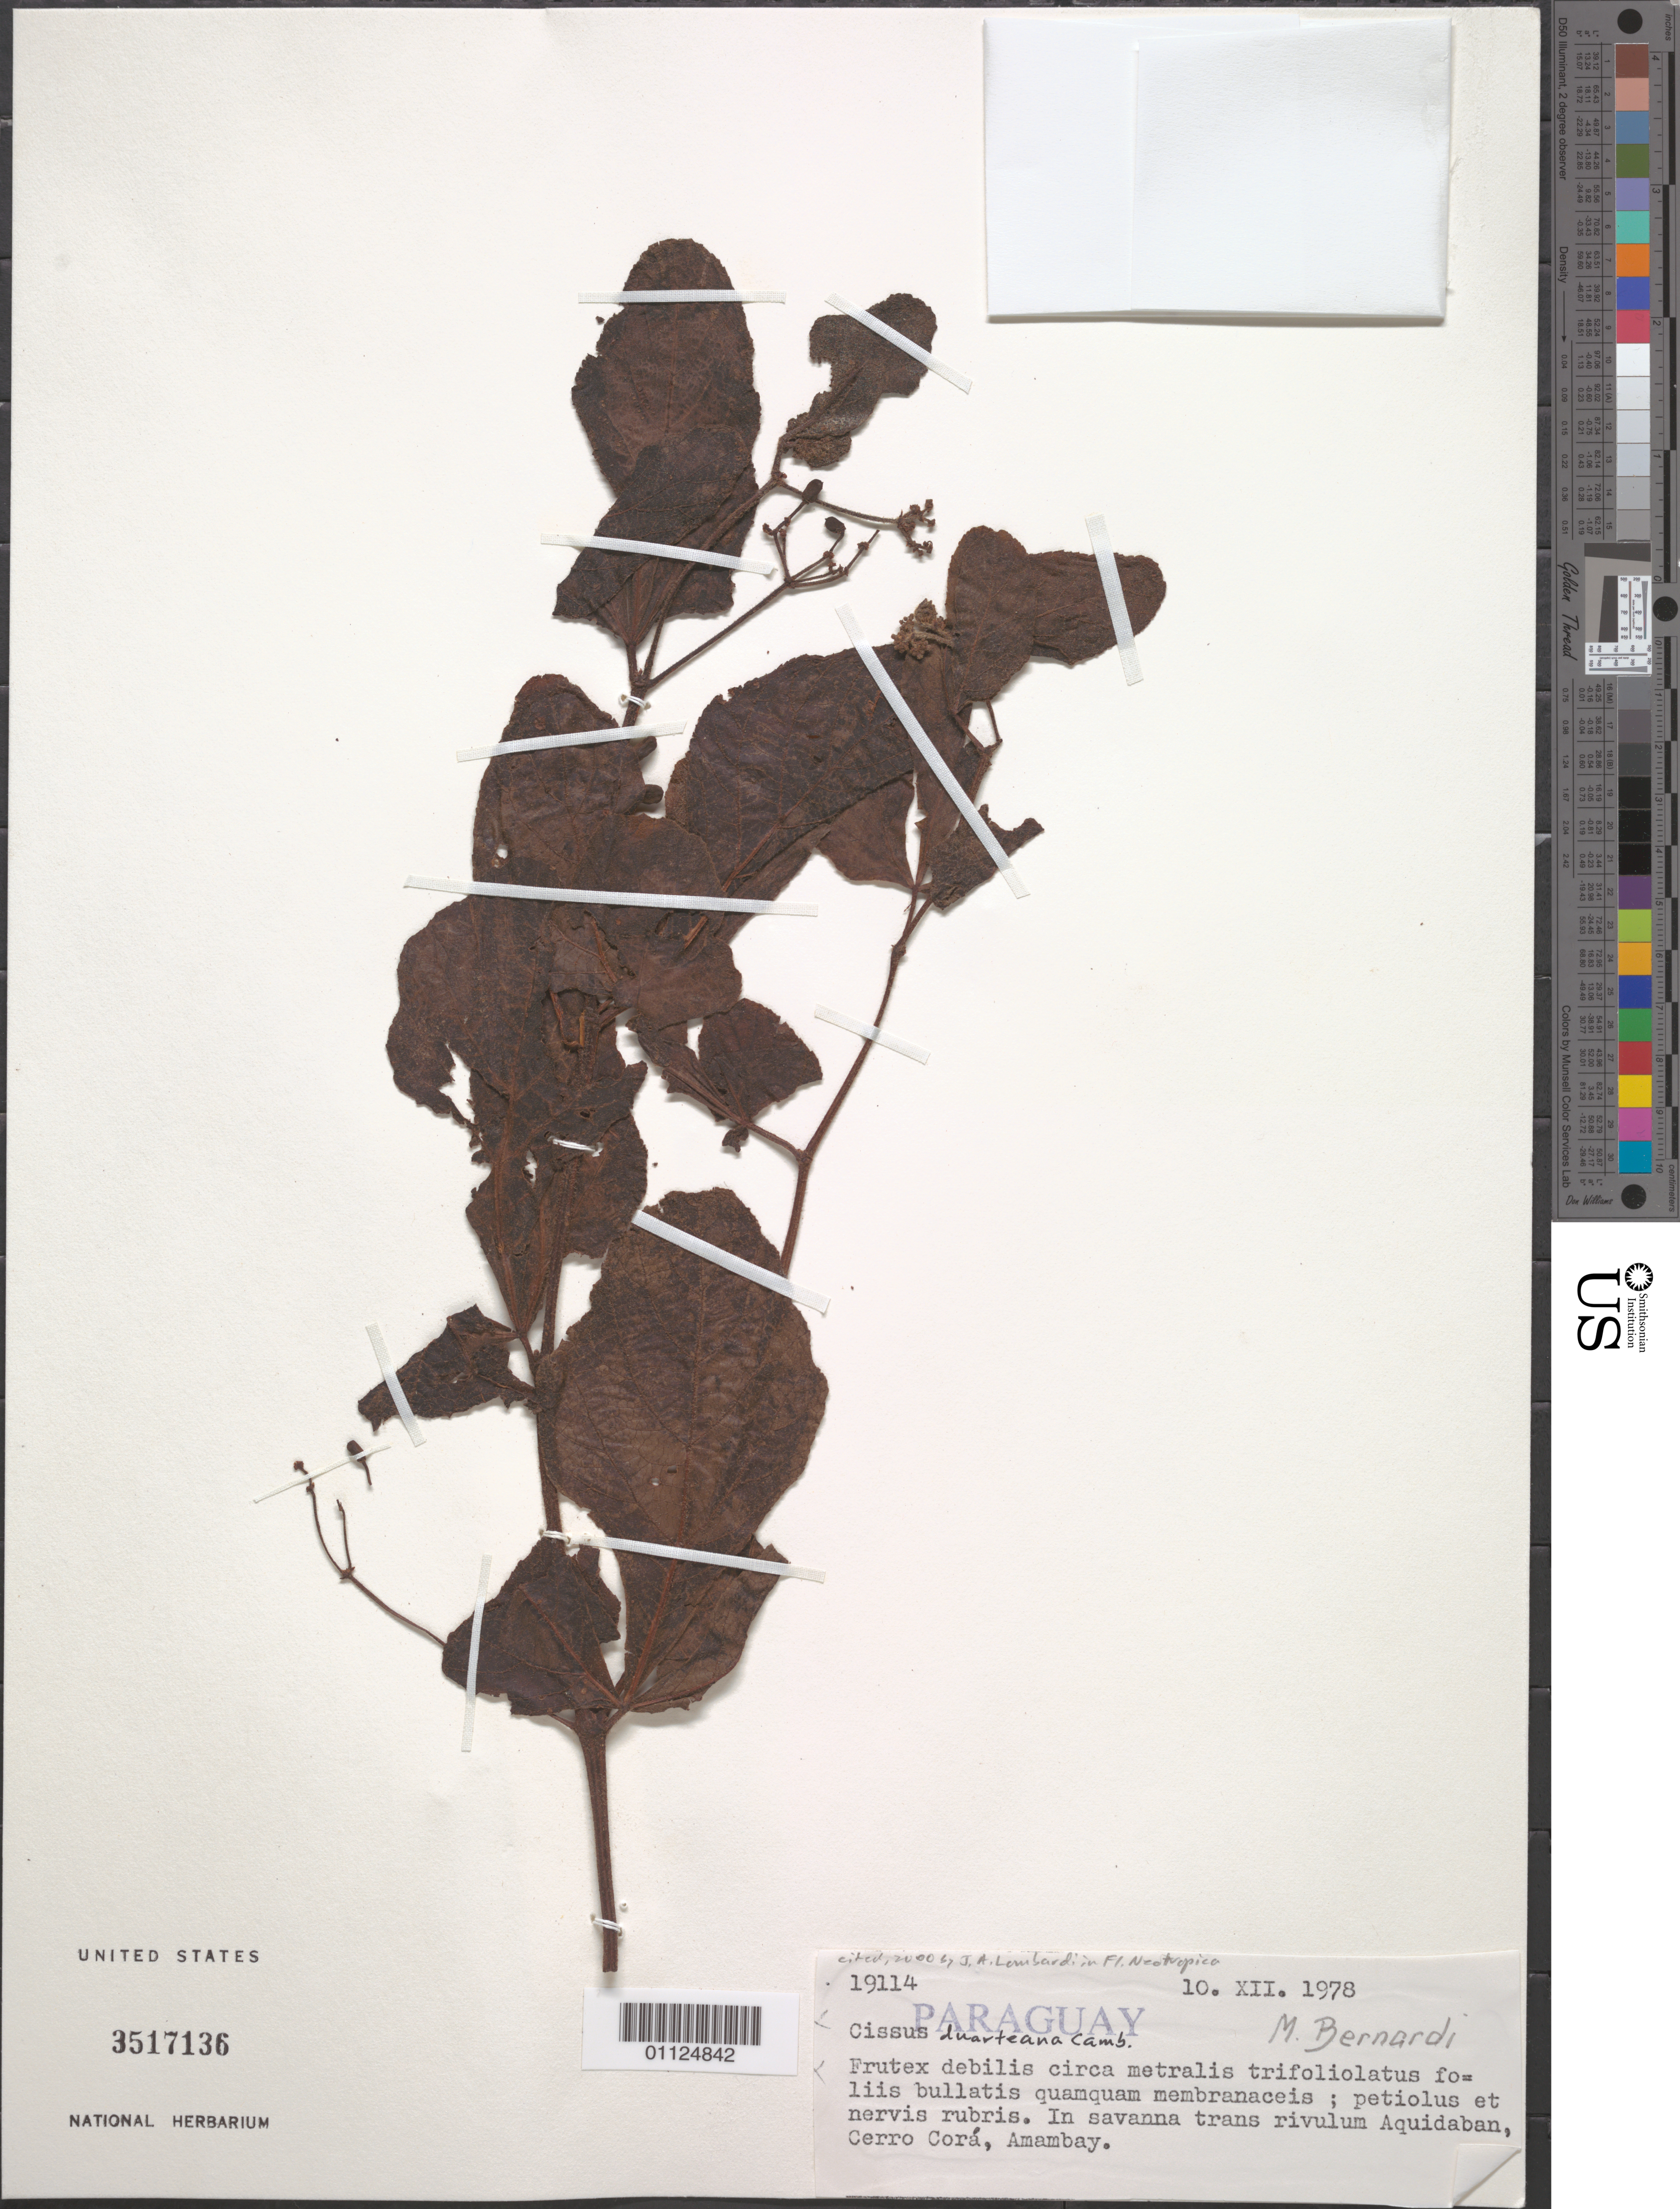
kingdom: Plantae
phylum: Tracheophyta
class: Magnoliopsida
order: Vitales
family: Vitaceae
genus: Cissus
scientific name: Cissus duarteana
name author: Cambess.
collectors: M. Bernardi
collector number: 19114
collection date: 1978-12-10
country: Paraguay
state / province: Amambay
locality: Trans rivulum Aquidaban, Cerro Cora.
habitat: In savanna.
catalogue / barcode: US 3517136